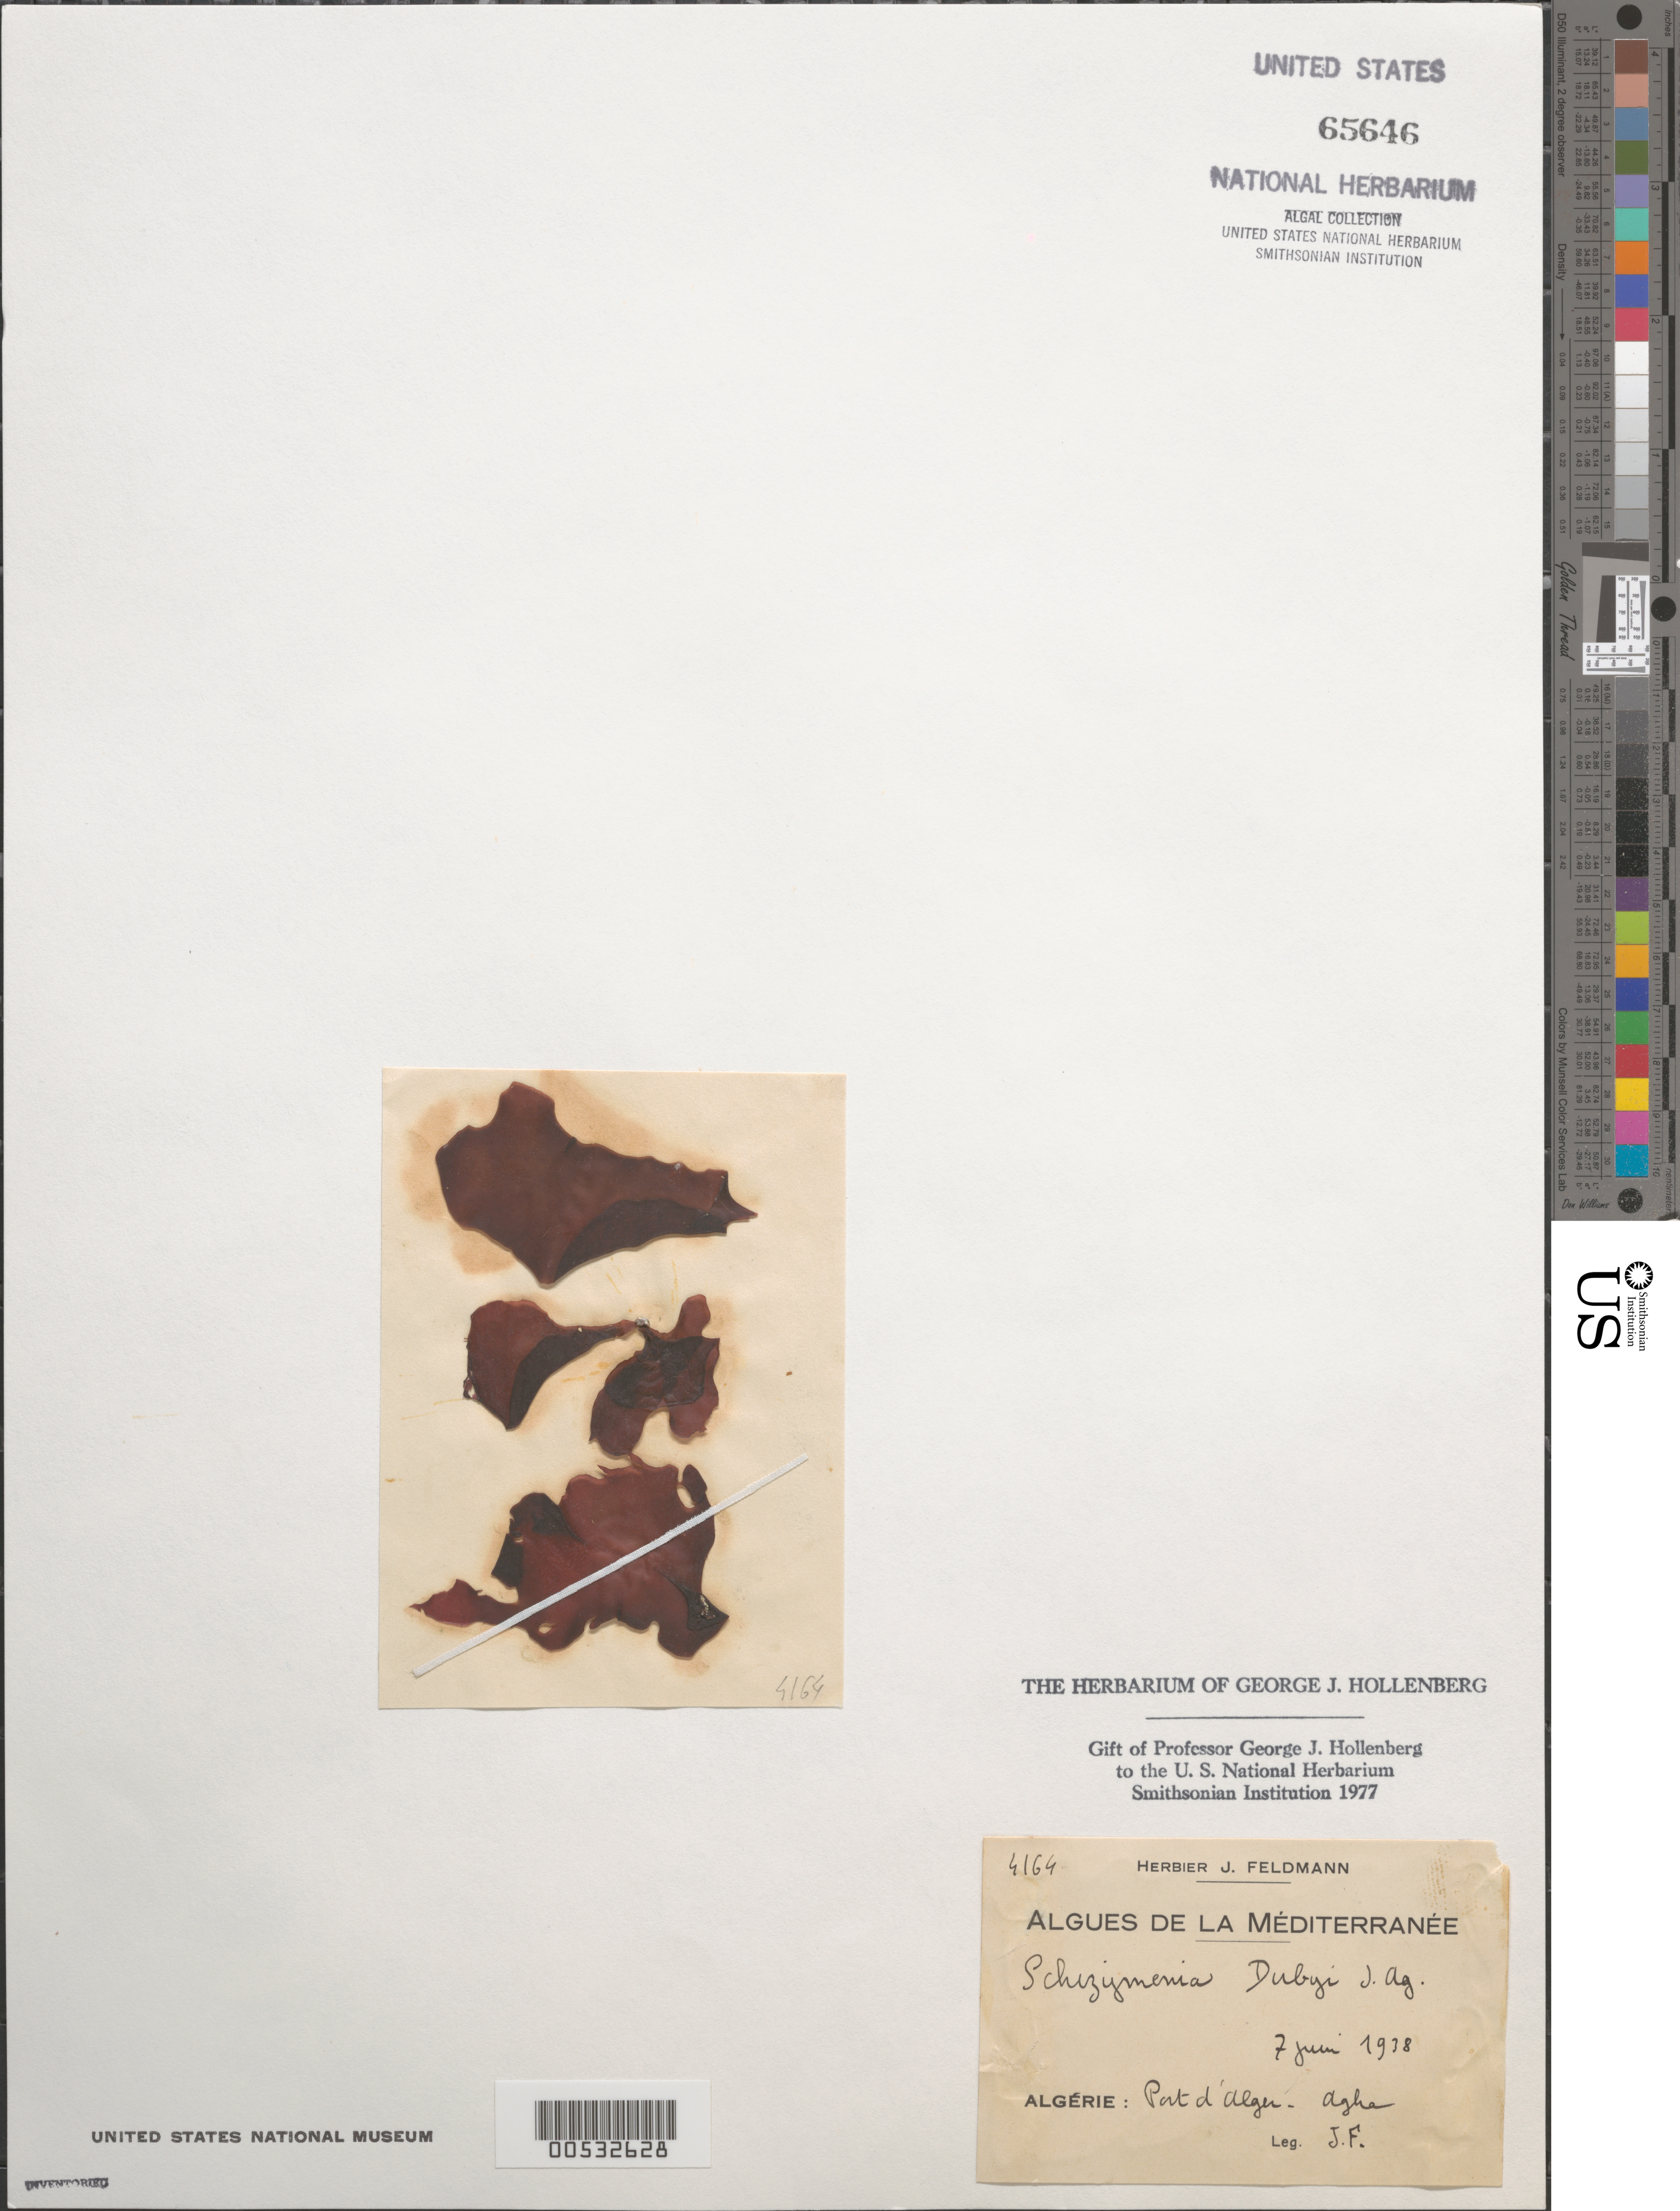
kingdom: Plantae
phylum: Rhodophyta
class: Florideophyceae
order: Nemastomatales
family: Schizymeniaceae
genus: Schizymenia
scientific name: Schizymenia dubyi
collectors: J. Feldmann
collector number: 4164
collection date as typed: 07 Jun 1938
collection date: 1938-06-07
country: Algeria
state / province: Alger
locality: Port d'Alger, Agha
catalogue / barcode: US 65646